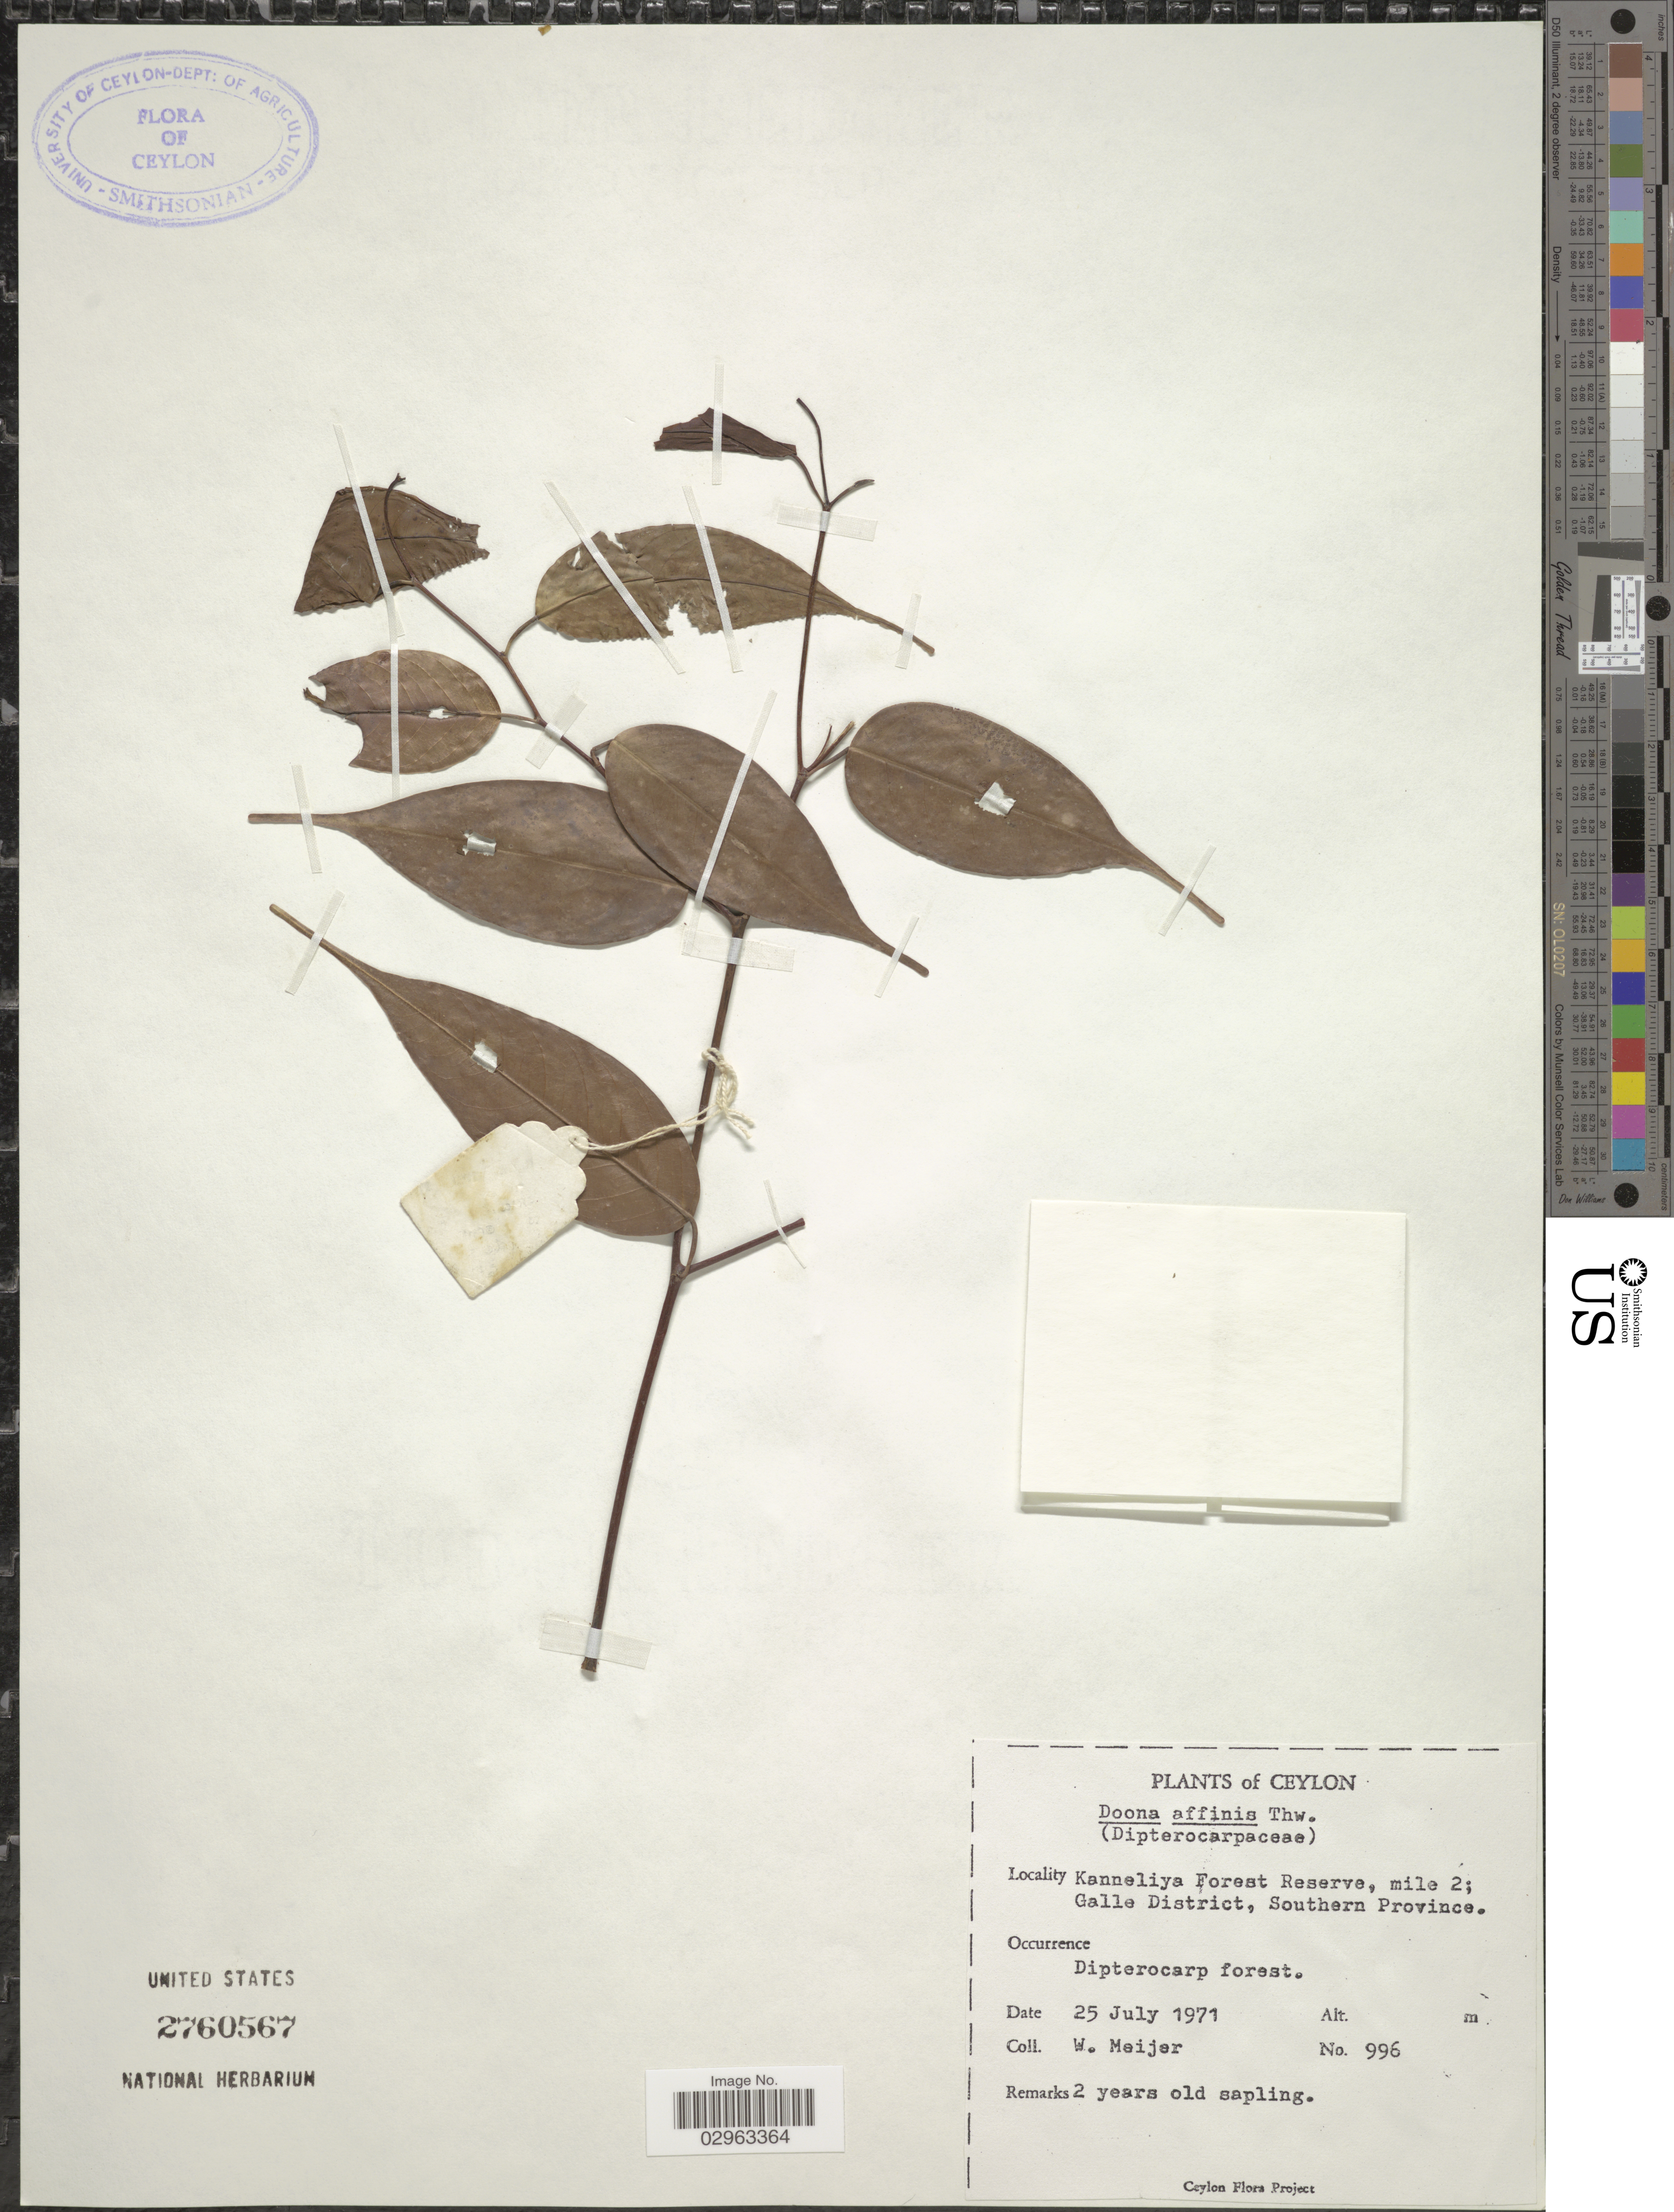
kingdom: Plantae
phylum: Tracheophyta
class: Magnoliopsida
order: Malvales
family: Dipterocarpaceae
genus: Doona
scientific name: Doona affinis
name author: Thwaites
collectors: W. Meijer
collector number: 996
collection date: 1971-07-25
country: Sri Lanka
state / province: Southern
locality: Ceylon, Kanneliya Forest Reserve; Galle District, Southern Province.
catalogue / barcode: US 2760567